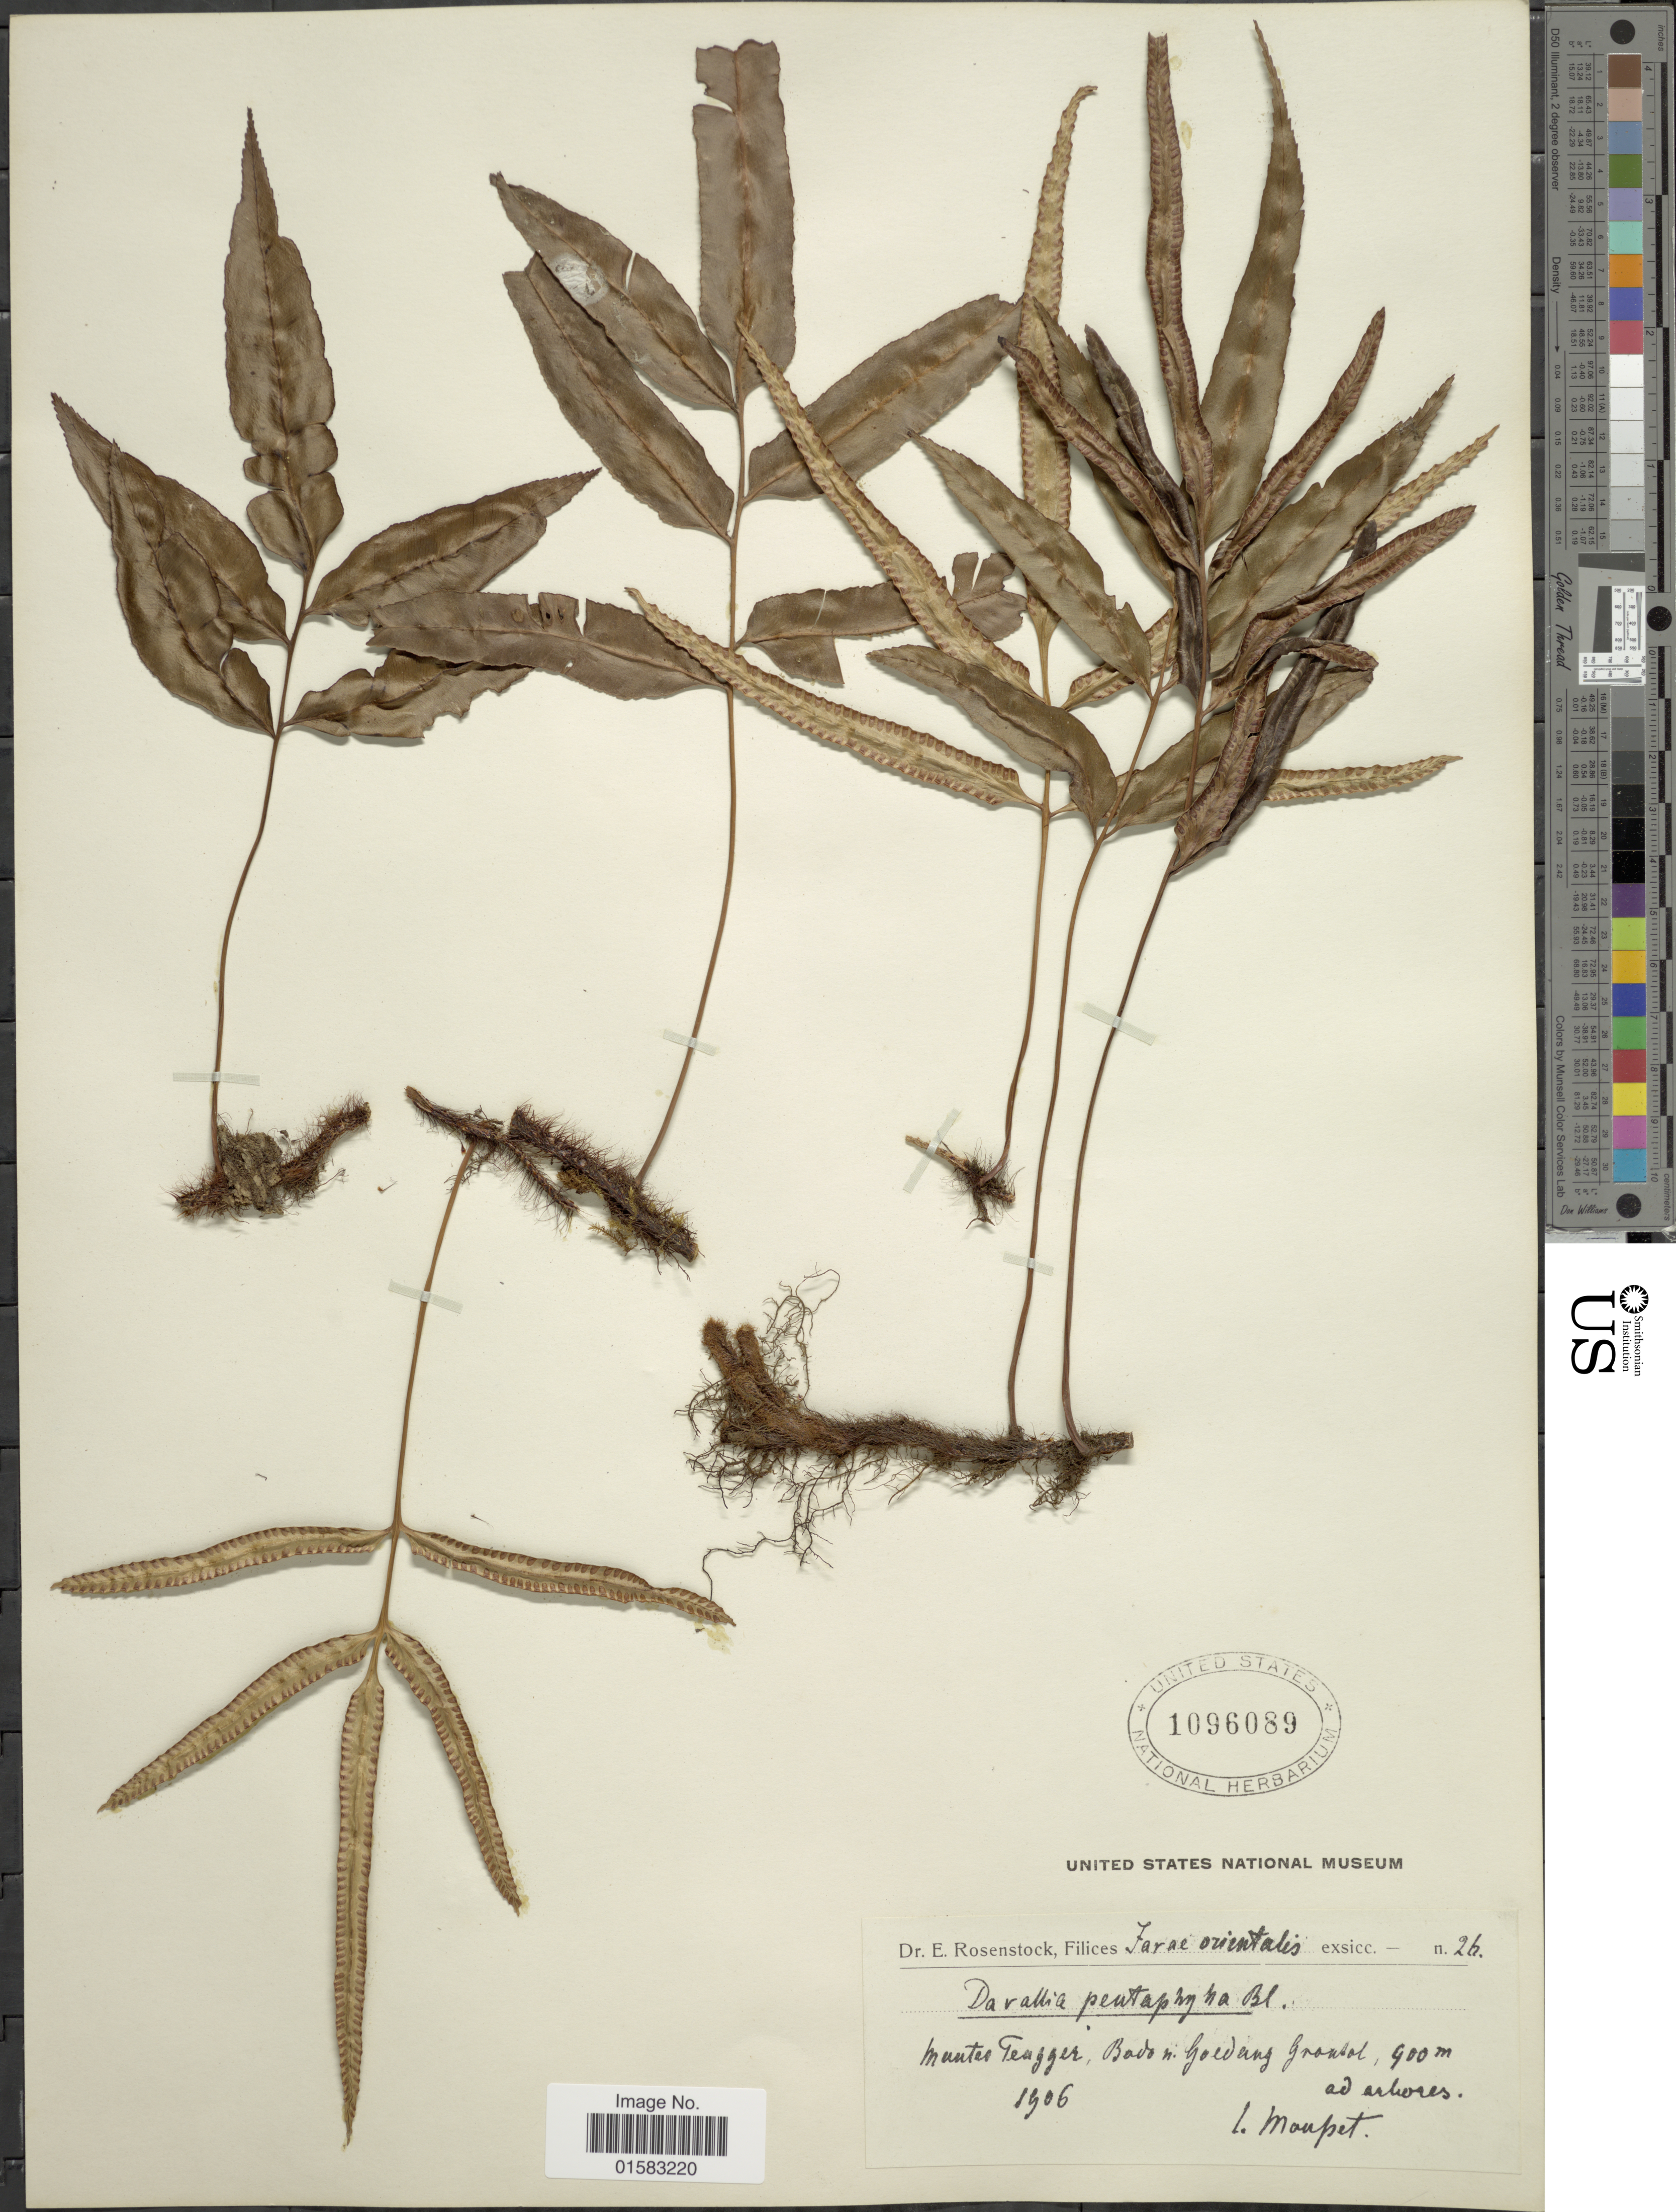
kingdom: Plantae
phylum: Tracheophyta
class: Polypodiopsida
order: Polypodiales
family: Davalliaceae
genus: Davallia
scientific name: Davallia pentaphylla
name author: Blume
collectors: L. Moupet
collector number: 26*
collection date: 1906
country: Indonesia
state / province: Java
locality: Moutes Tengger, Badon, Goedwang grondol [interpreted]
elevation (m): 900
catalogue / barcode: US 1096089